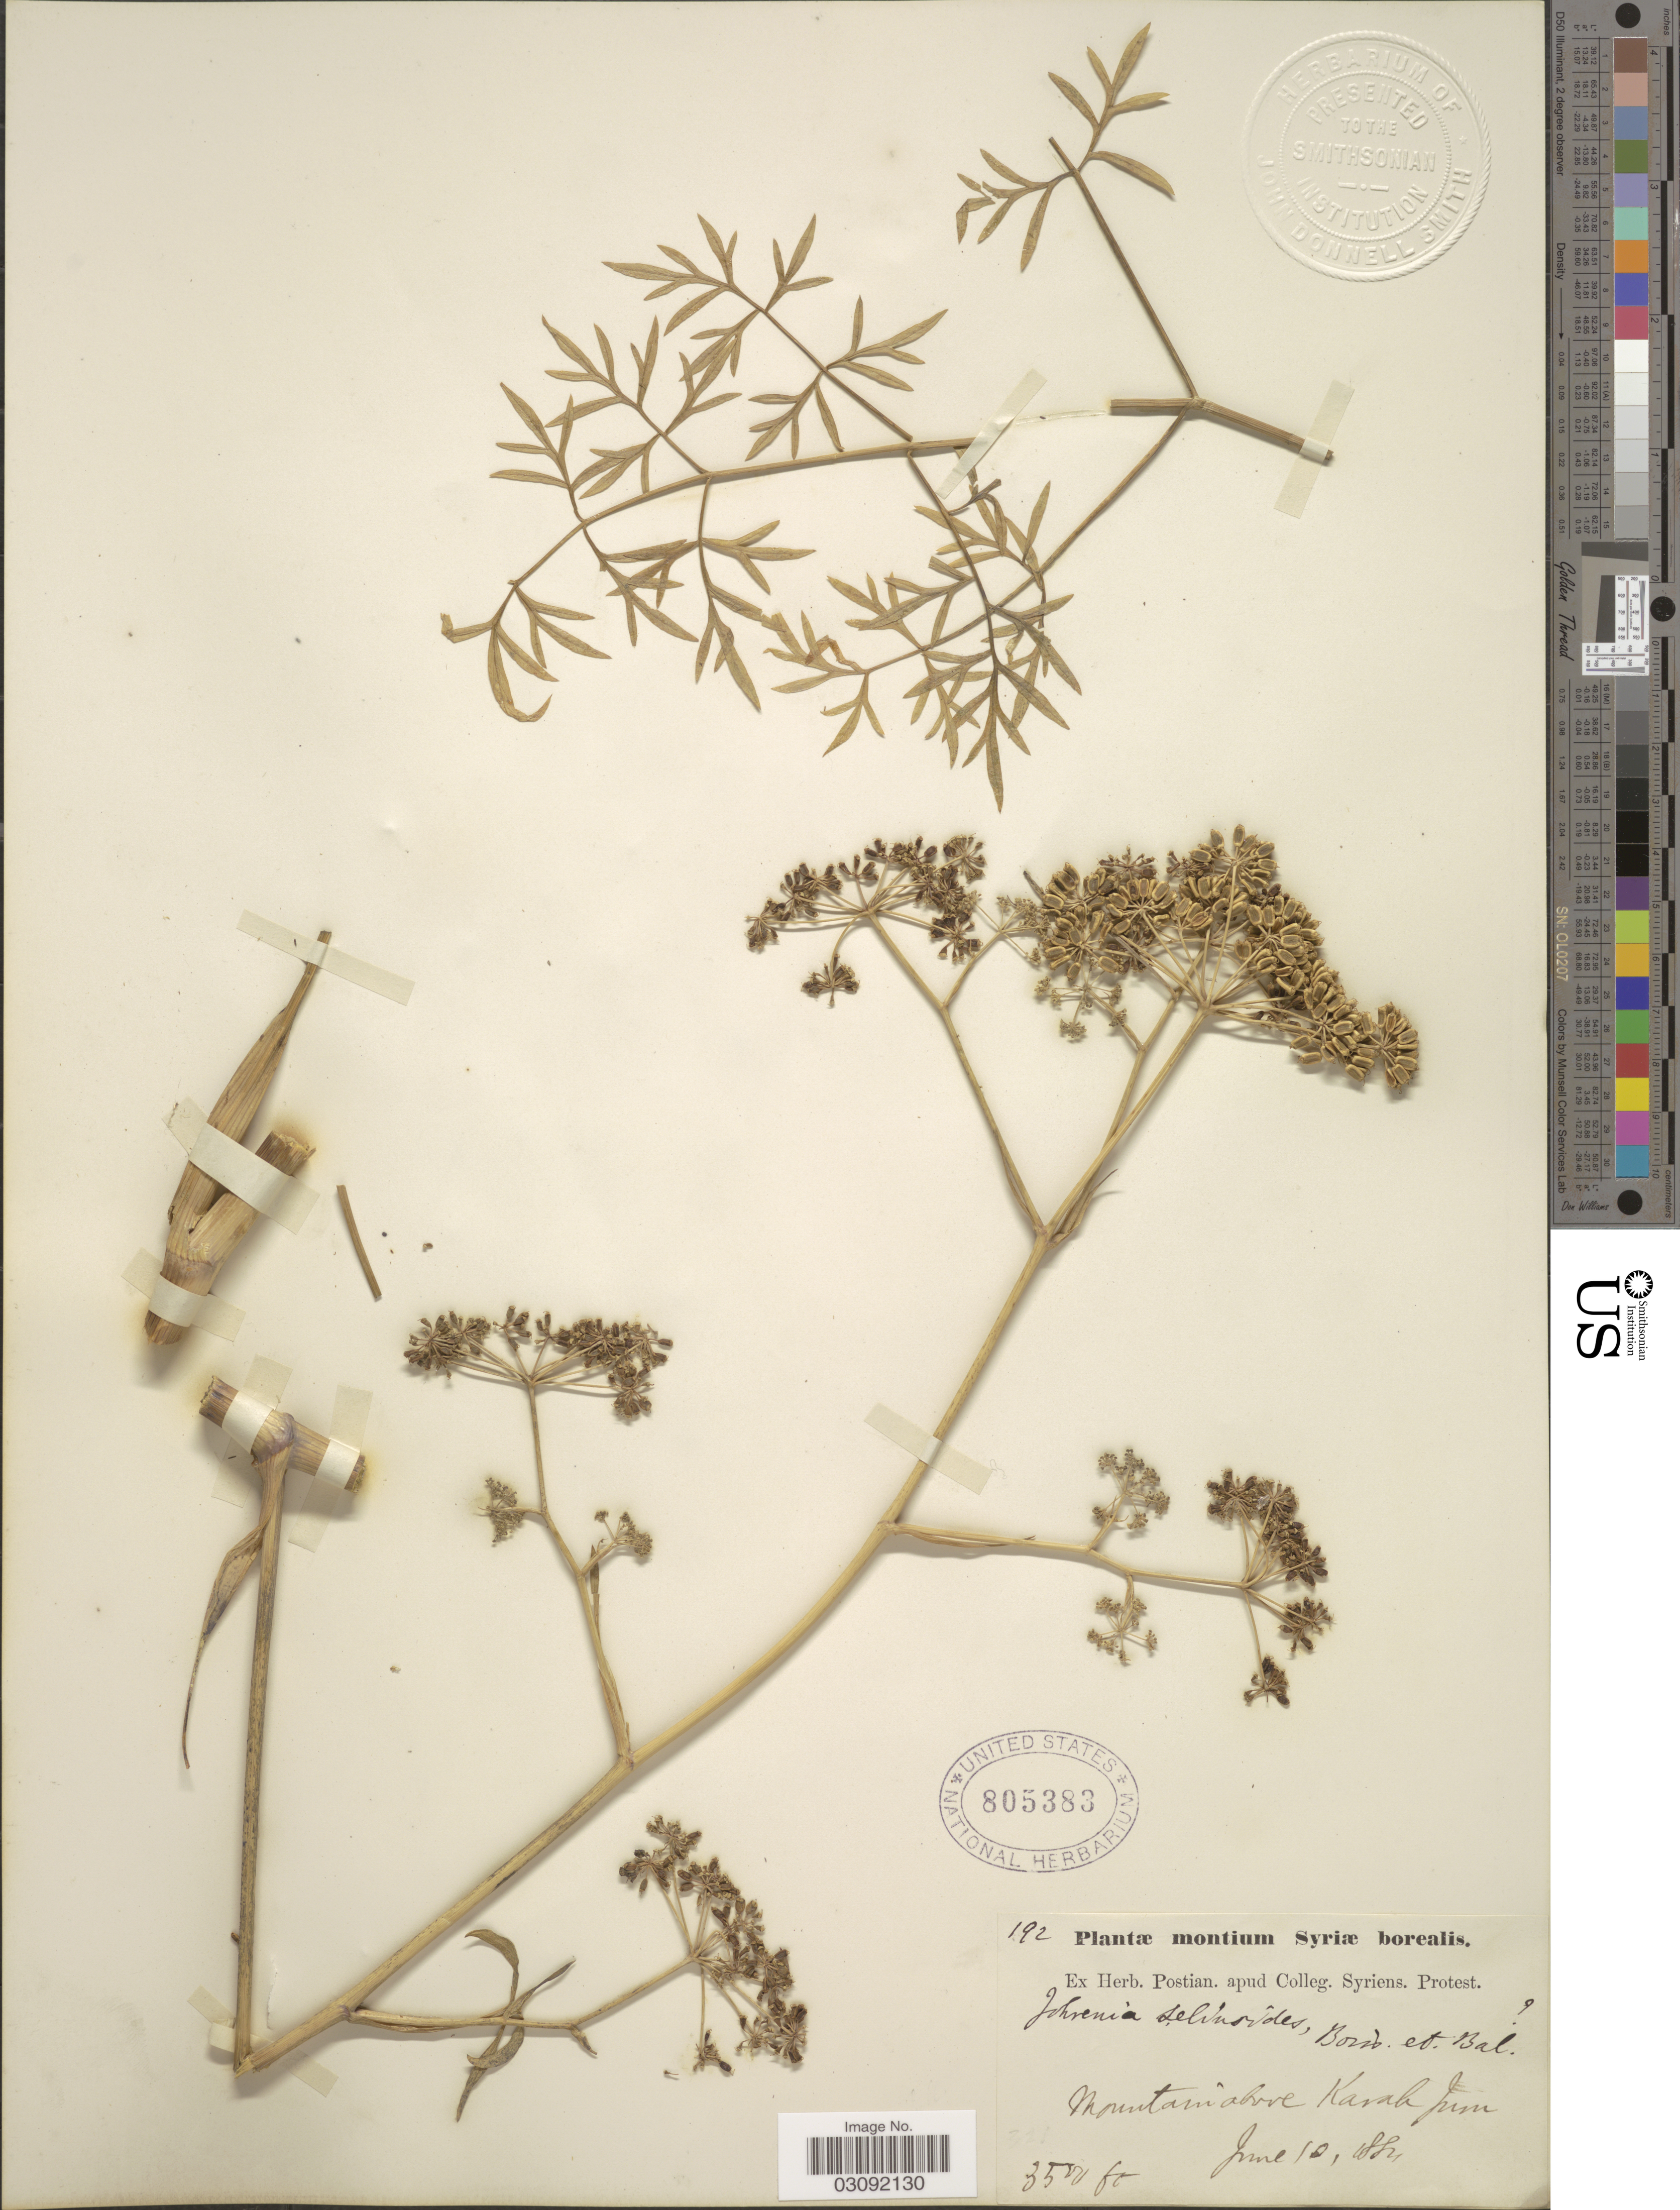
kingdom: Plantae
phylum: Tracheophyta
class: Magnoliopsida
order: Apiales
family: Apiaceae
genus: Johrenia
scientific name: Johrenia selinoides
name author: Boiss. & Balansa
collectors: ex herb. Postian. apud Colleg. Syriens. Protest. USE "Fannie P. A. Shepard" (10308853) AS PRIMARY COLLECTOR INSTEAD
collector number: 192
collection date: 1884-06-10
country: Syria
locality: Montium Syriae borealis. Mountain above Karab Jum [interpreted].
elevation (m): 1067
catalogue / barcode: US 805383